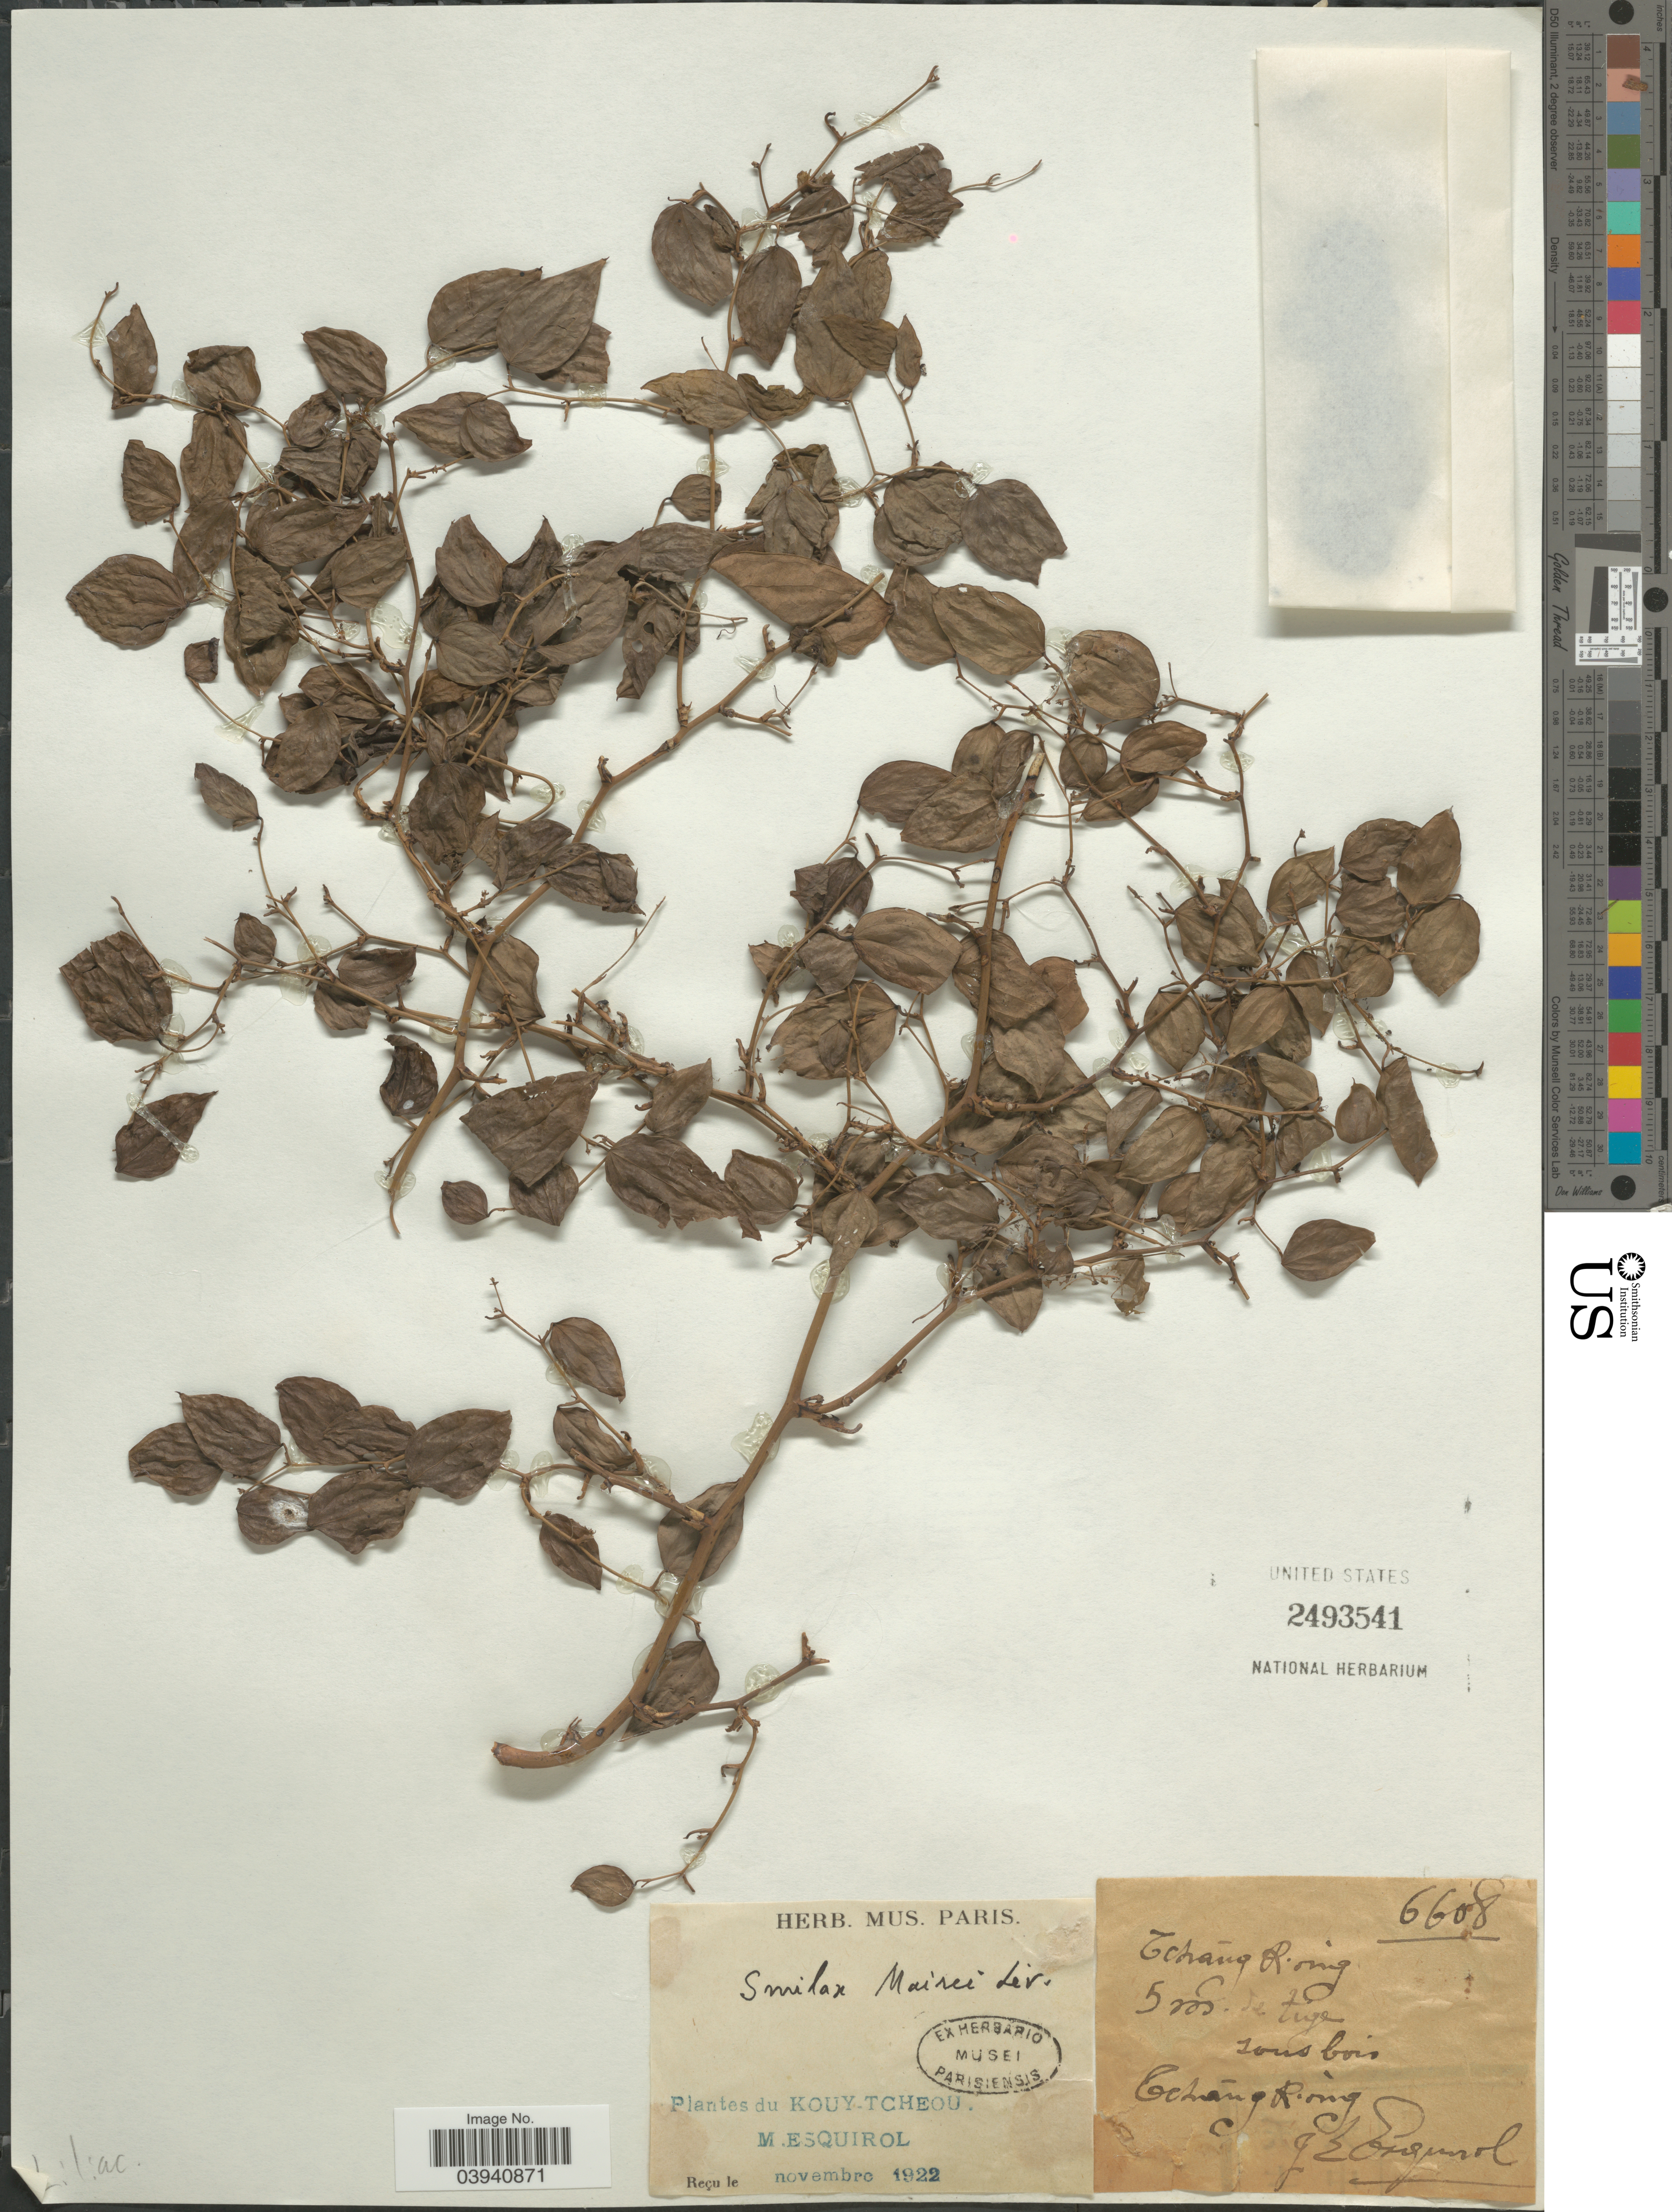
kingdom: Plantae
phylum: Tracheophyta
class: Liliopsida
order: Liliales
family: Smilacaceae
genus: Smilax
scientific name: Smilax mairei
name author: H. Lév.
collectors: J. Esquirol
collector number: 6608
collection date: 1922-11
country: China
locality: Kouy-Tcheou. Tchang Rong. Sous bois Tchang Rong. [unsure placement]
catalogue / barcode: US 2493541